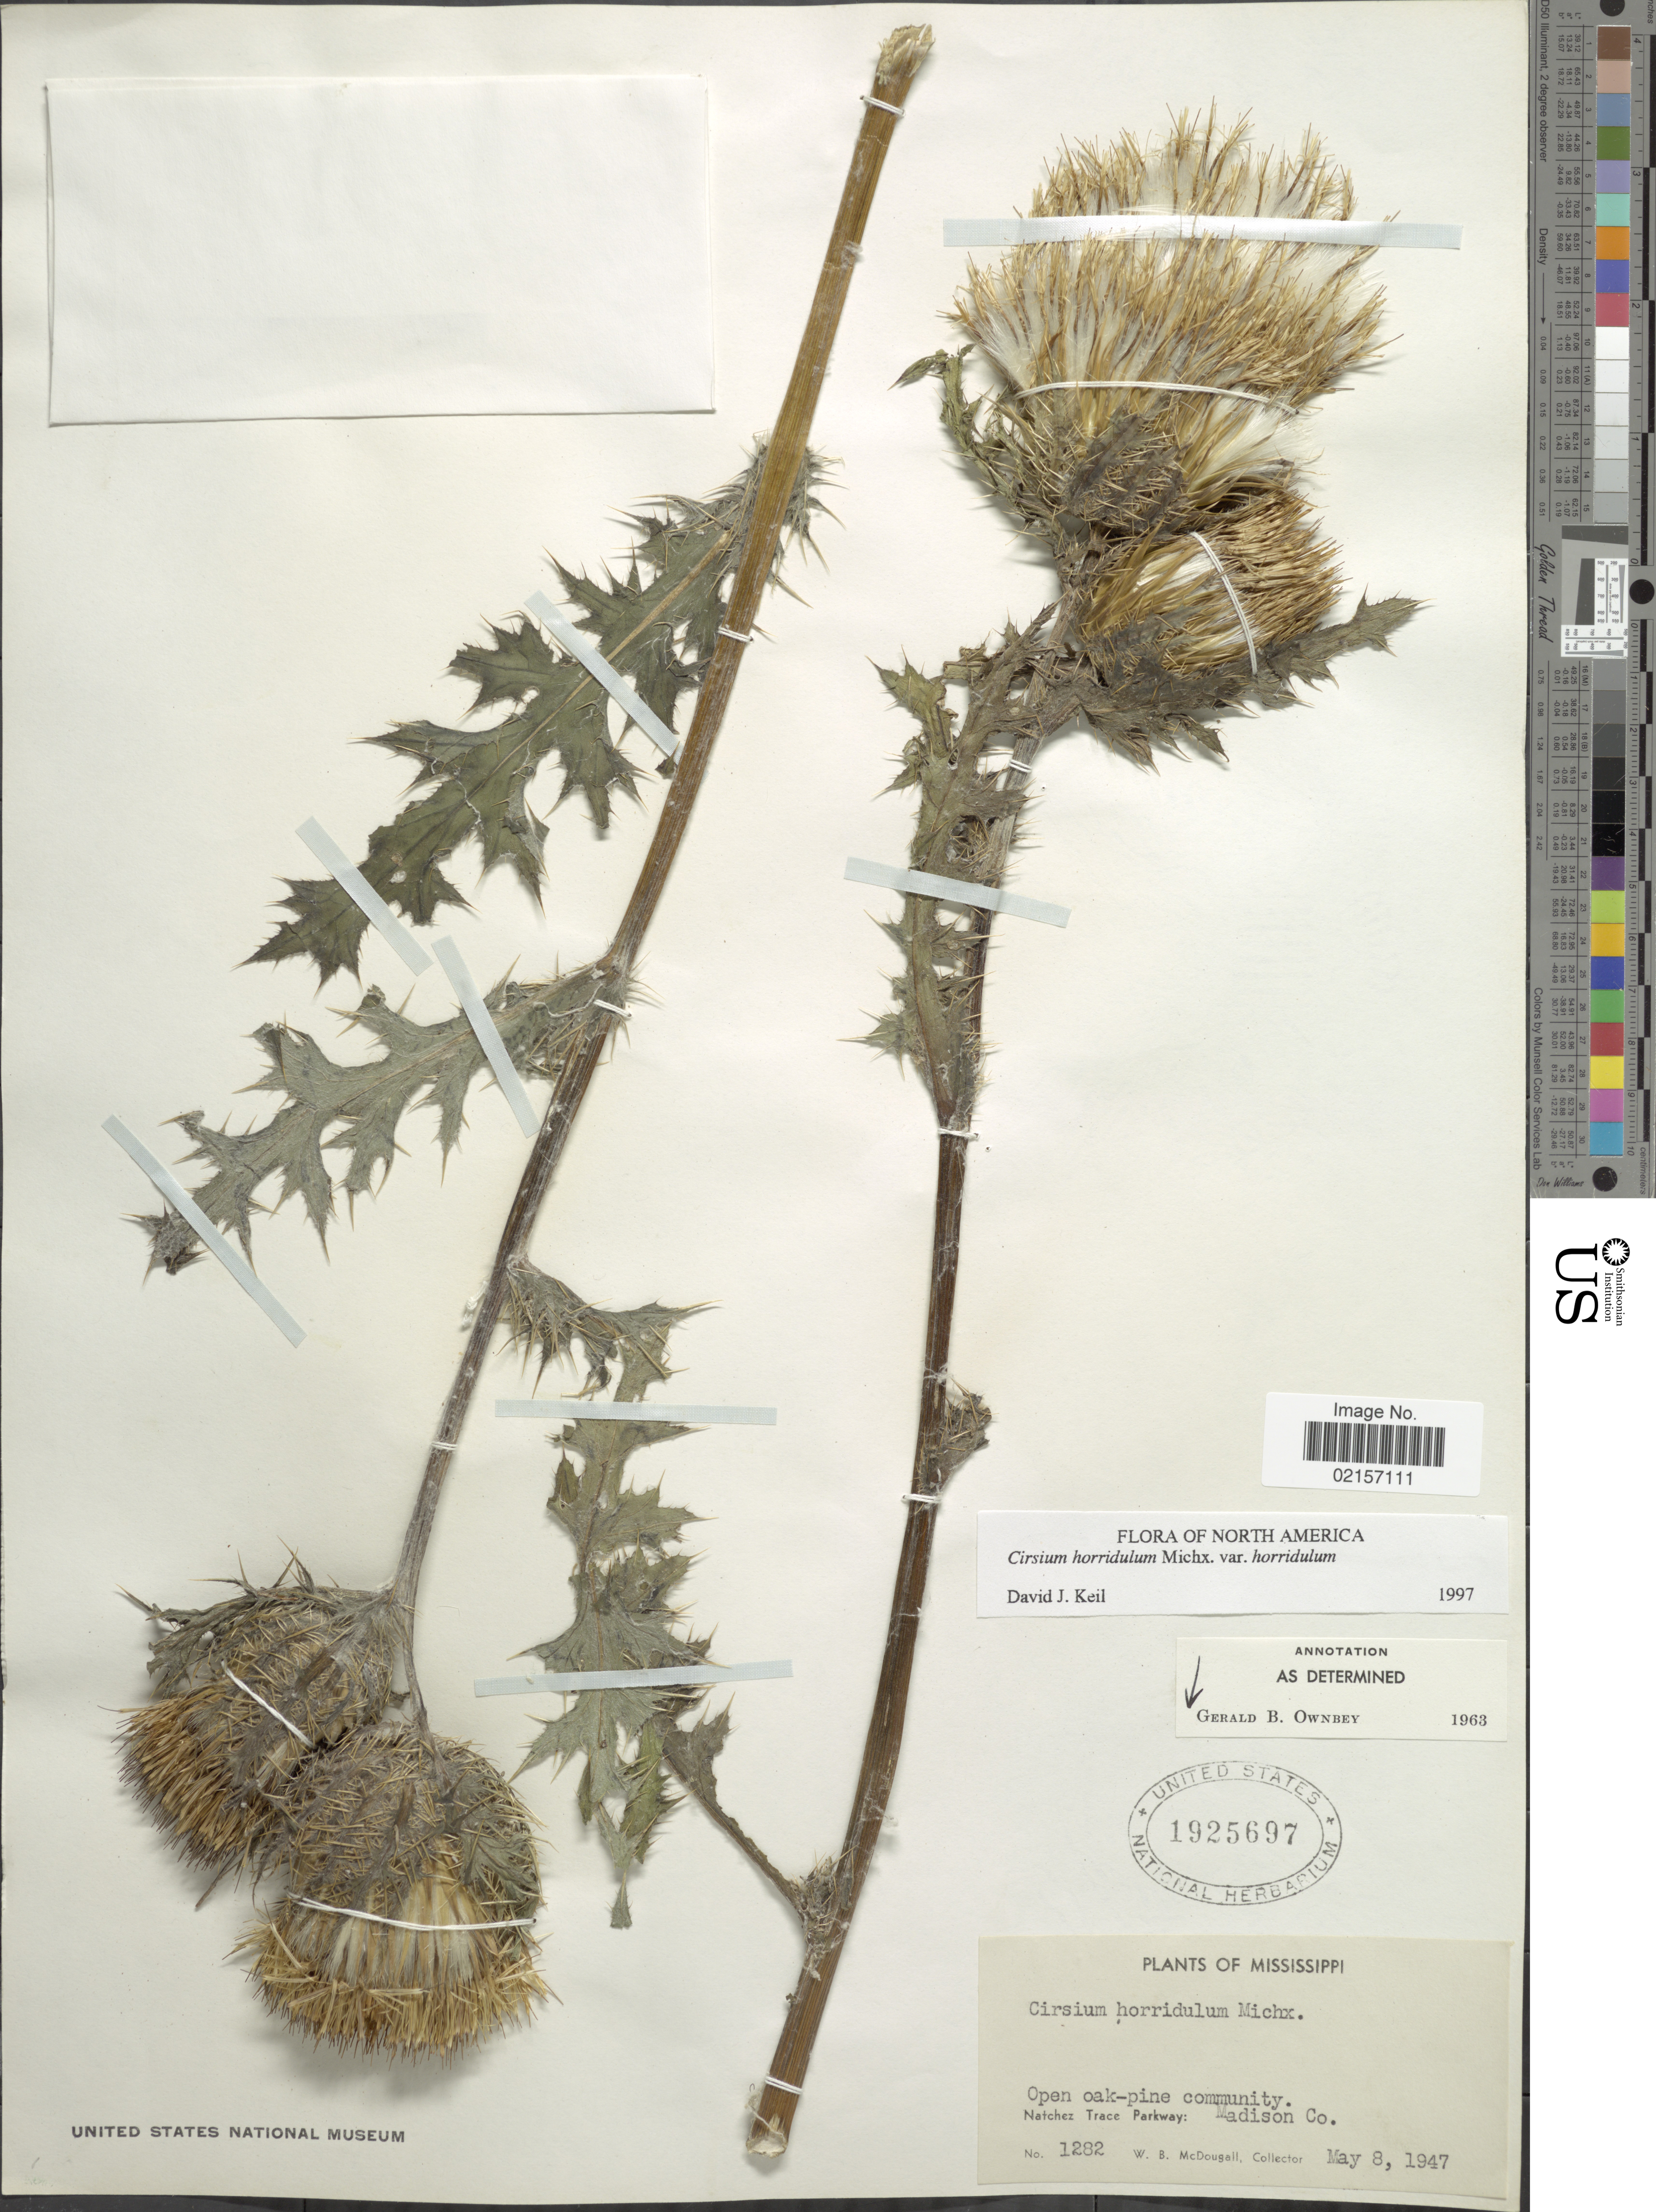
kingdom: Plantae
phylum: Tracheophyta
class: Magnoliopsida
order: Asterales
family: Asteraceae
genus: Cirsium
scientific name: Cirsium horridulum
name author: Michx.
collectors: W. B. McDougal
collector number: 1282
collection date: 1947-05-08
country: United States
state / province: Mississippi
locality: Open oak-pine community, Natchez Trace Parkway: Madison Co.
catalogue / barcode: US 1925697